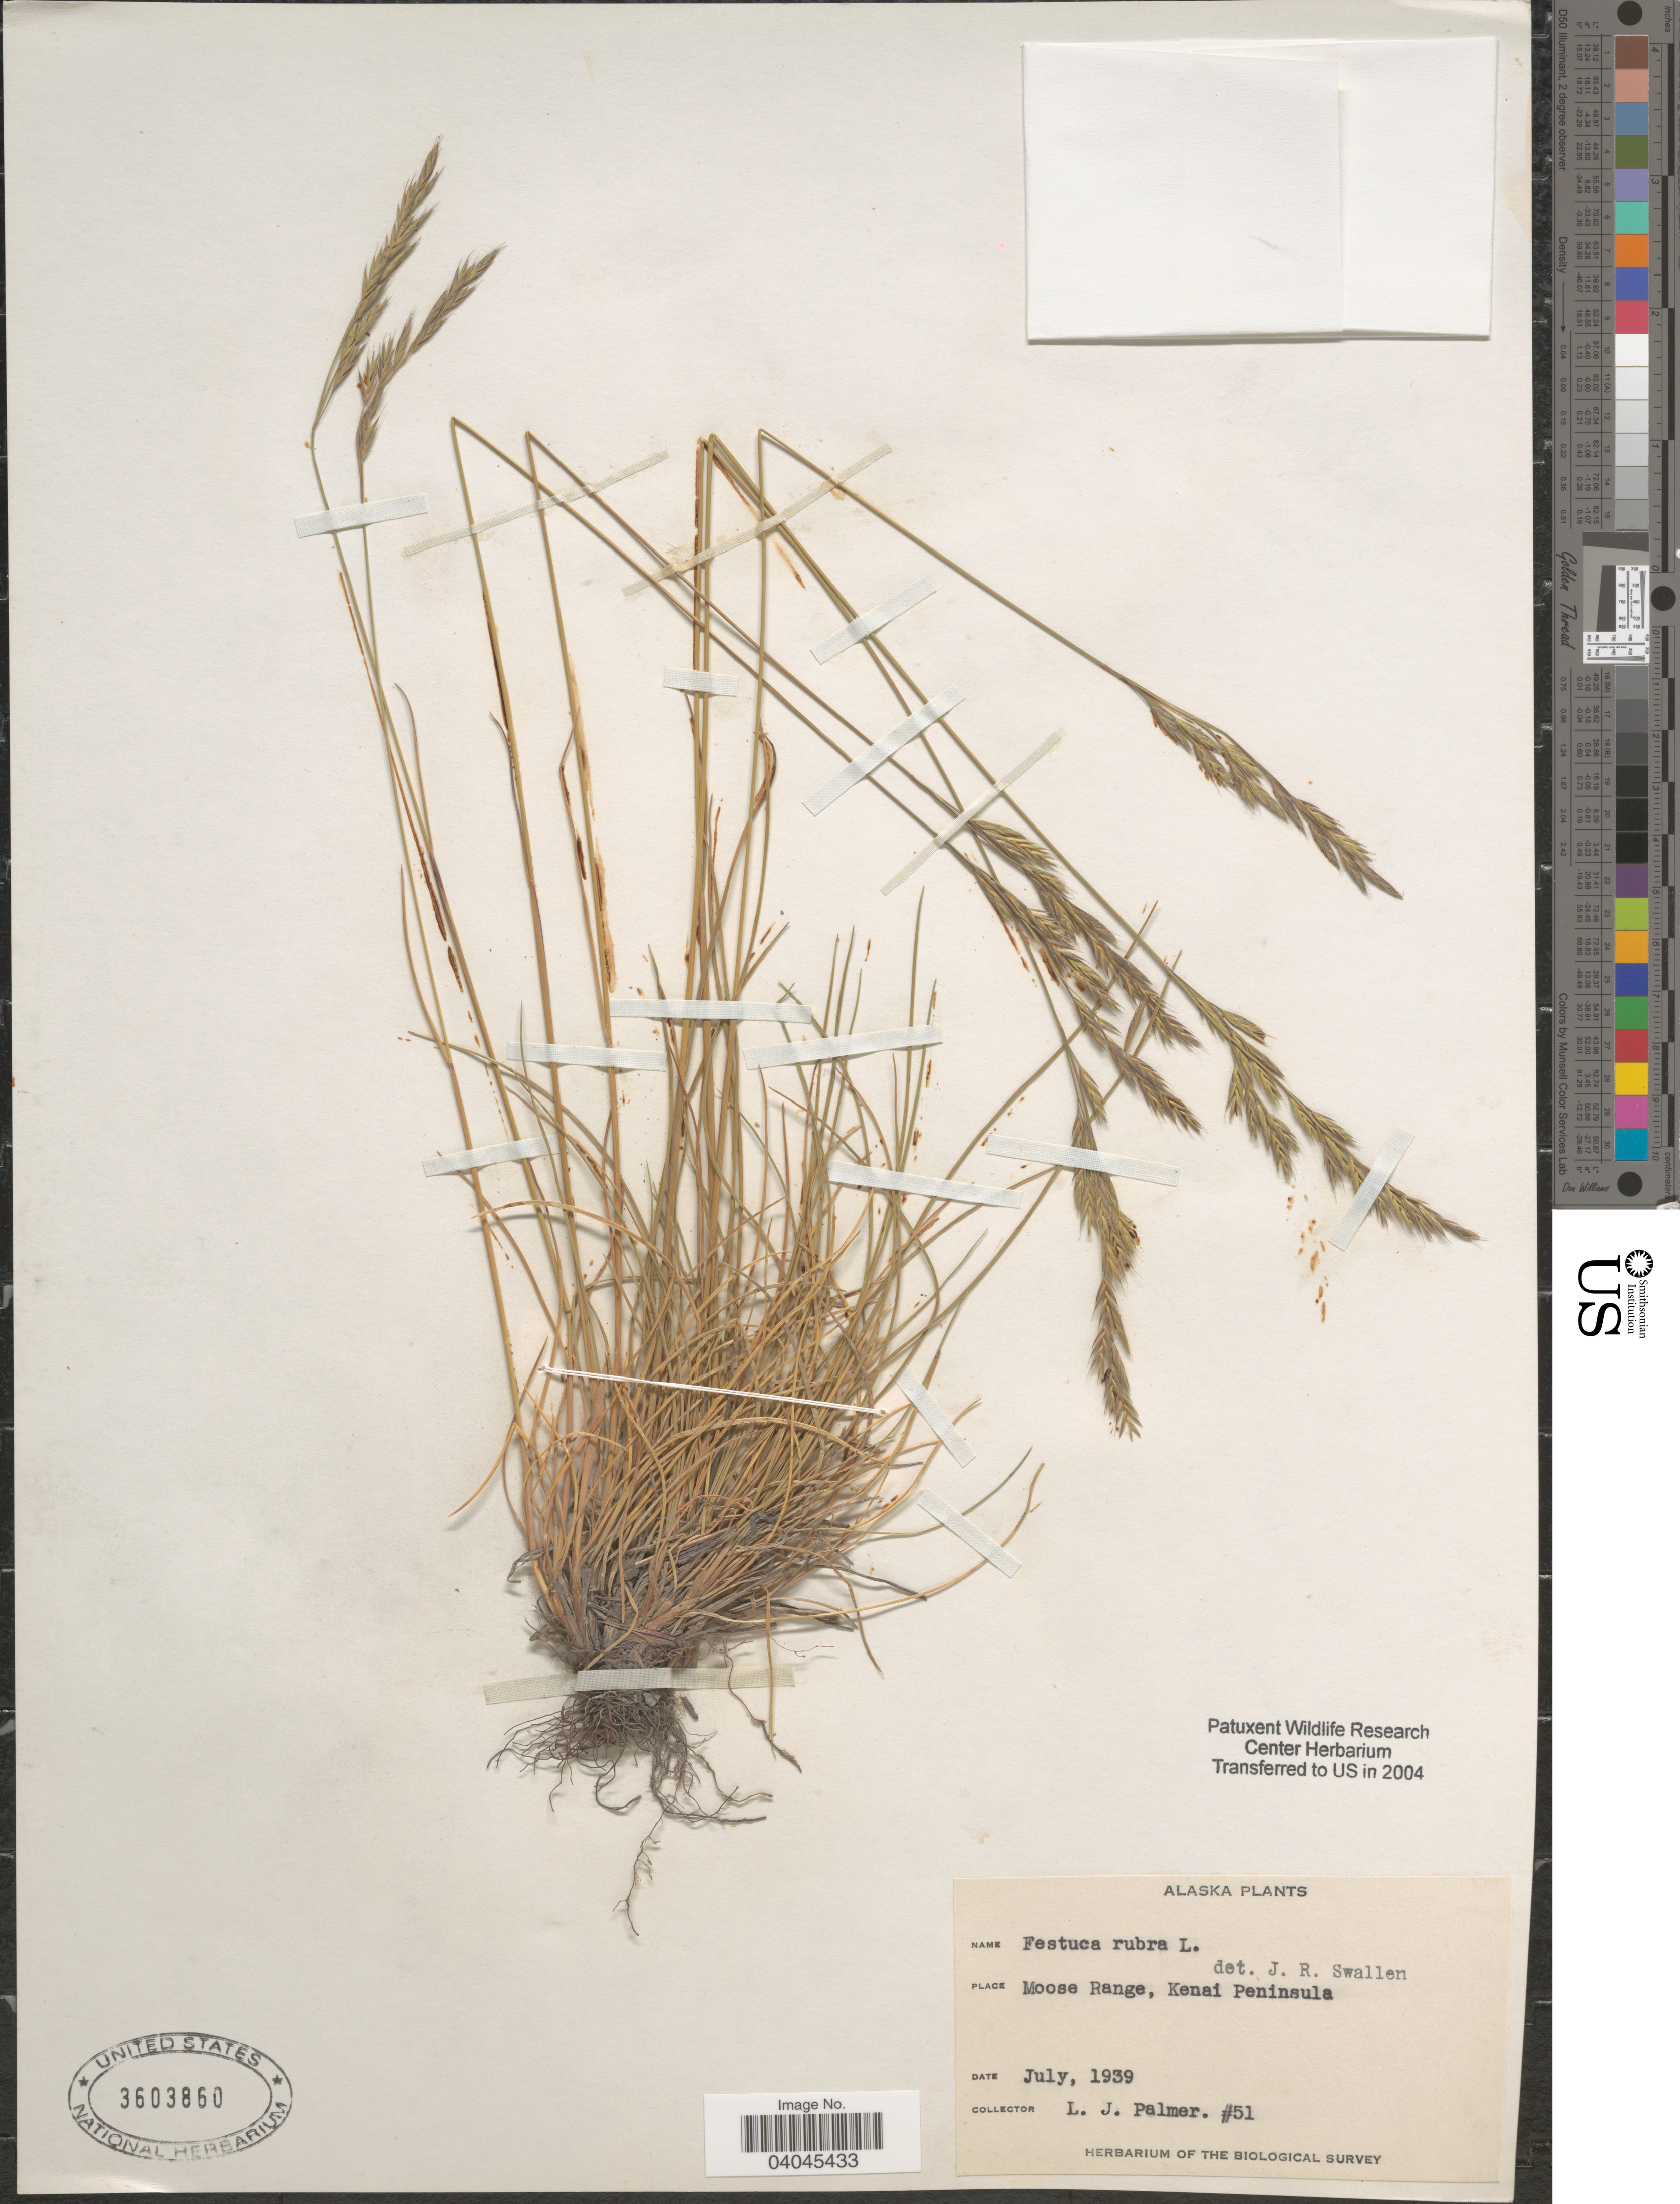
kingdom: Plantae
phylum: Tracheophyta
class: Liliopsida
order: Poales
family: Poaceae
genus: Festuca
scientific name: Festuca rubra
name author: L.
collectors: L. J. Palmer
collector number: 51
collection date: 1939-07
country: United States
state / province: Alaska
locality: Moose Range, Kenai Peninsula.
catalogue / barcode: US 3603860